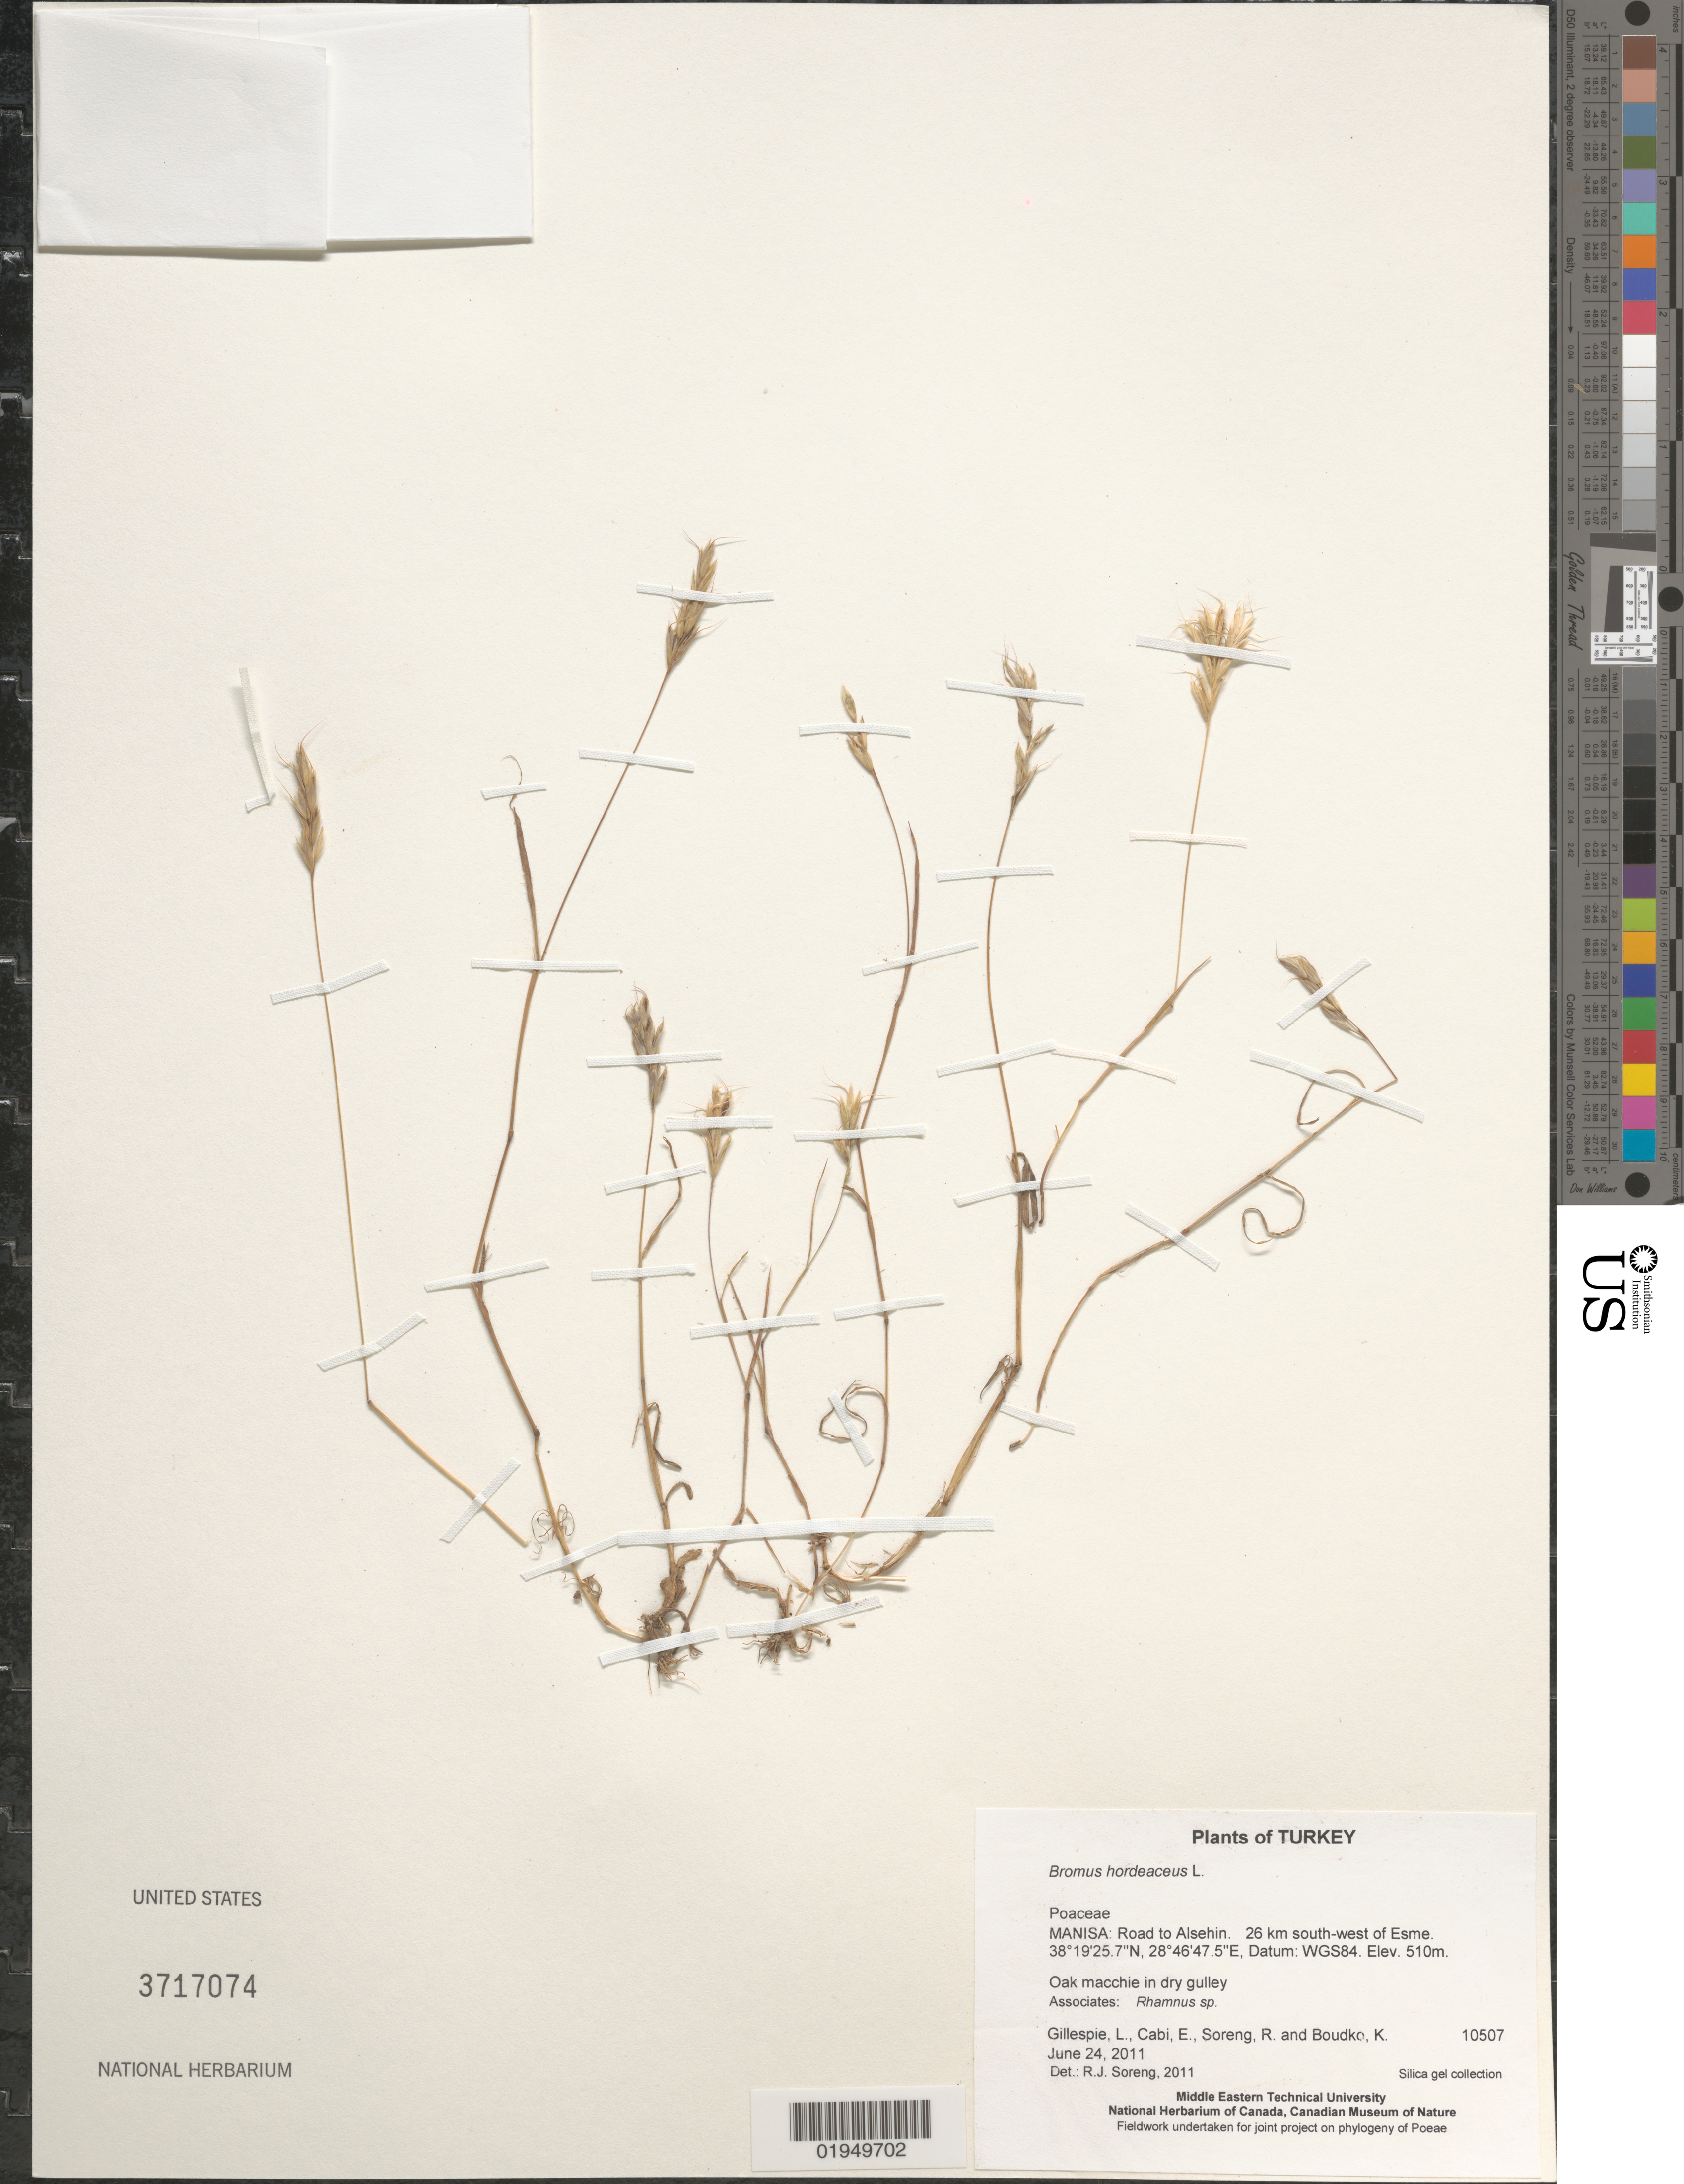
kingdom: Plantae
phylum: Tracheophyta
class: Liliopsida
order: Poales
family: Poaceae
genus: Bromus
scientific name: Bromus hordeaceus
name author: L.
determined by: Soreng, Robert J., Research Associate (BOT), Smithsonian Institution - National Museum of Natural History (UNITED STATES)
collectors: L. J. Gillespie, E. Cabi, R. J. Soreng & K. Boudko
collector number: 10507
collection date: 2011-06-24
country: Turkey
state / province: Manisa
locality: Road to Alsehin. 26 km south-west of Esme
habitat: Oak macchie in dry gulley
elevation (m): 510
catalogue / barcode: US 3717074